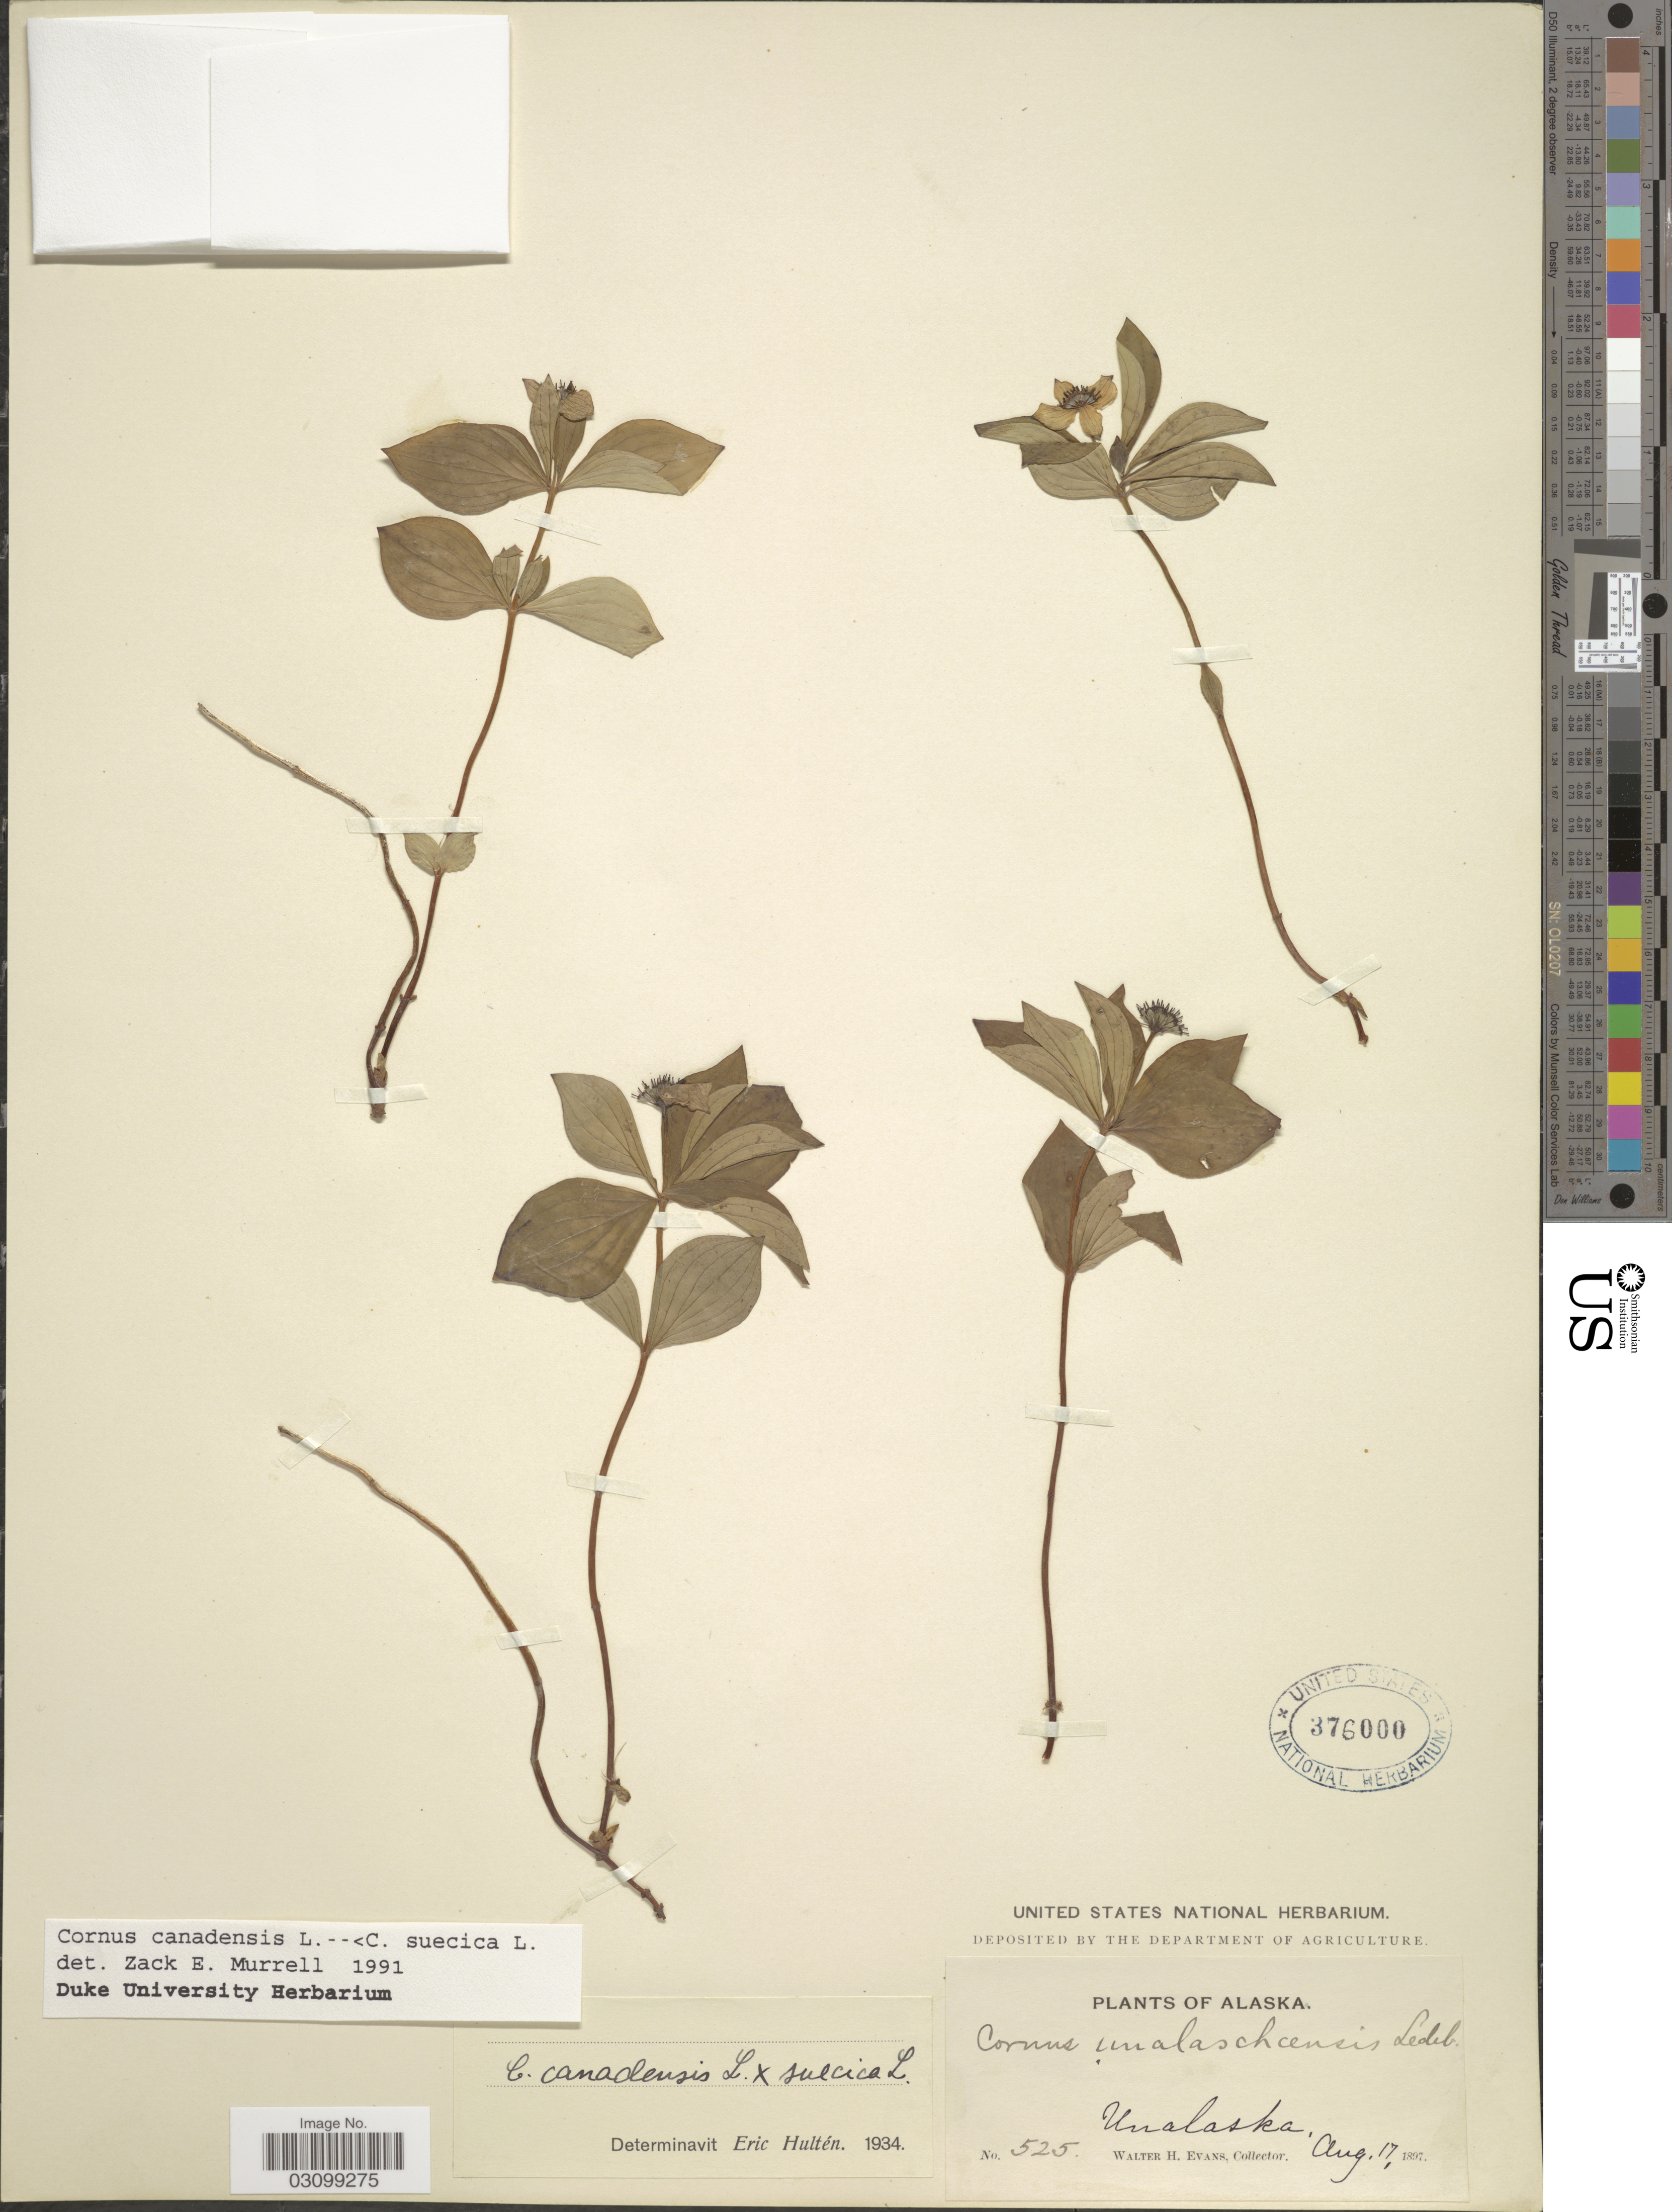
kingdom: Plantae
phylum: Tracheophyta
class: Magnoliopsida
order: Cornales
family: Cornaceae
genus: Cornus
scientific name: Cornus sp.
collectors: W. H. Evans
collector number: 525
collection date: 1897-08-17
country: United States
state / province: Alaska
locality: Unalaska.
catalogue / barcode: US 376000